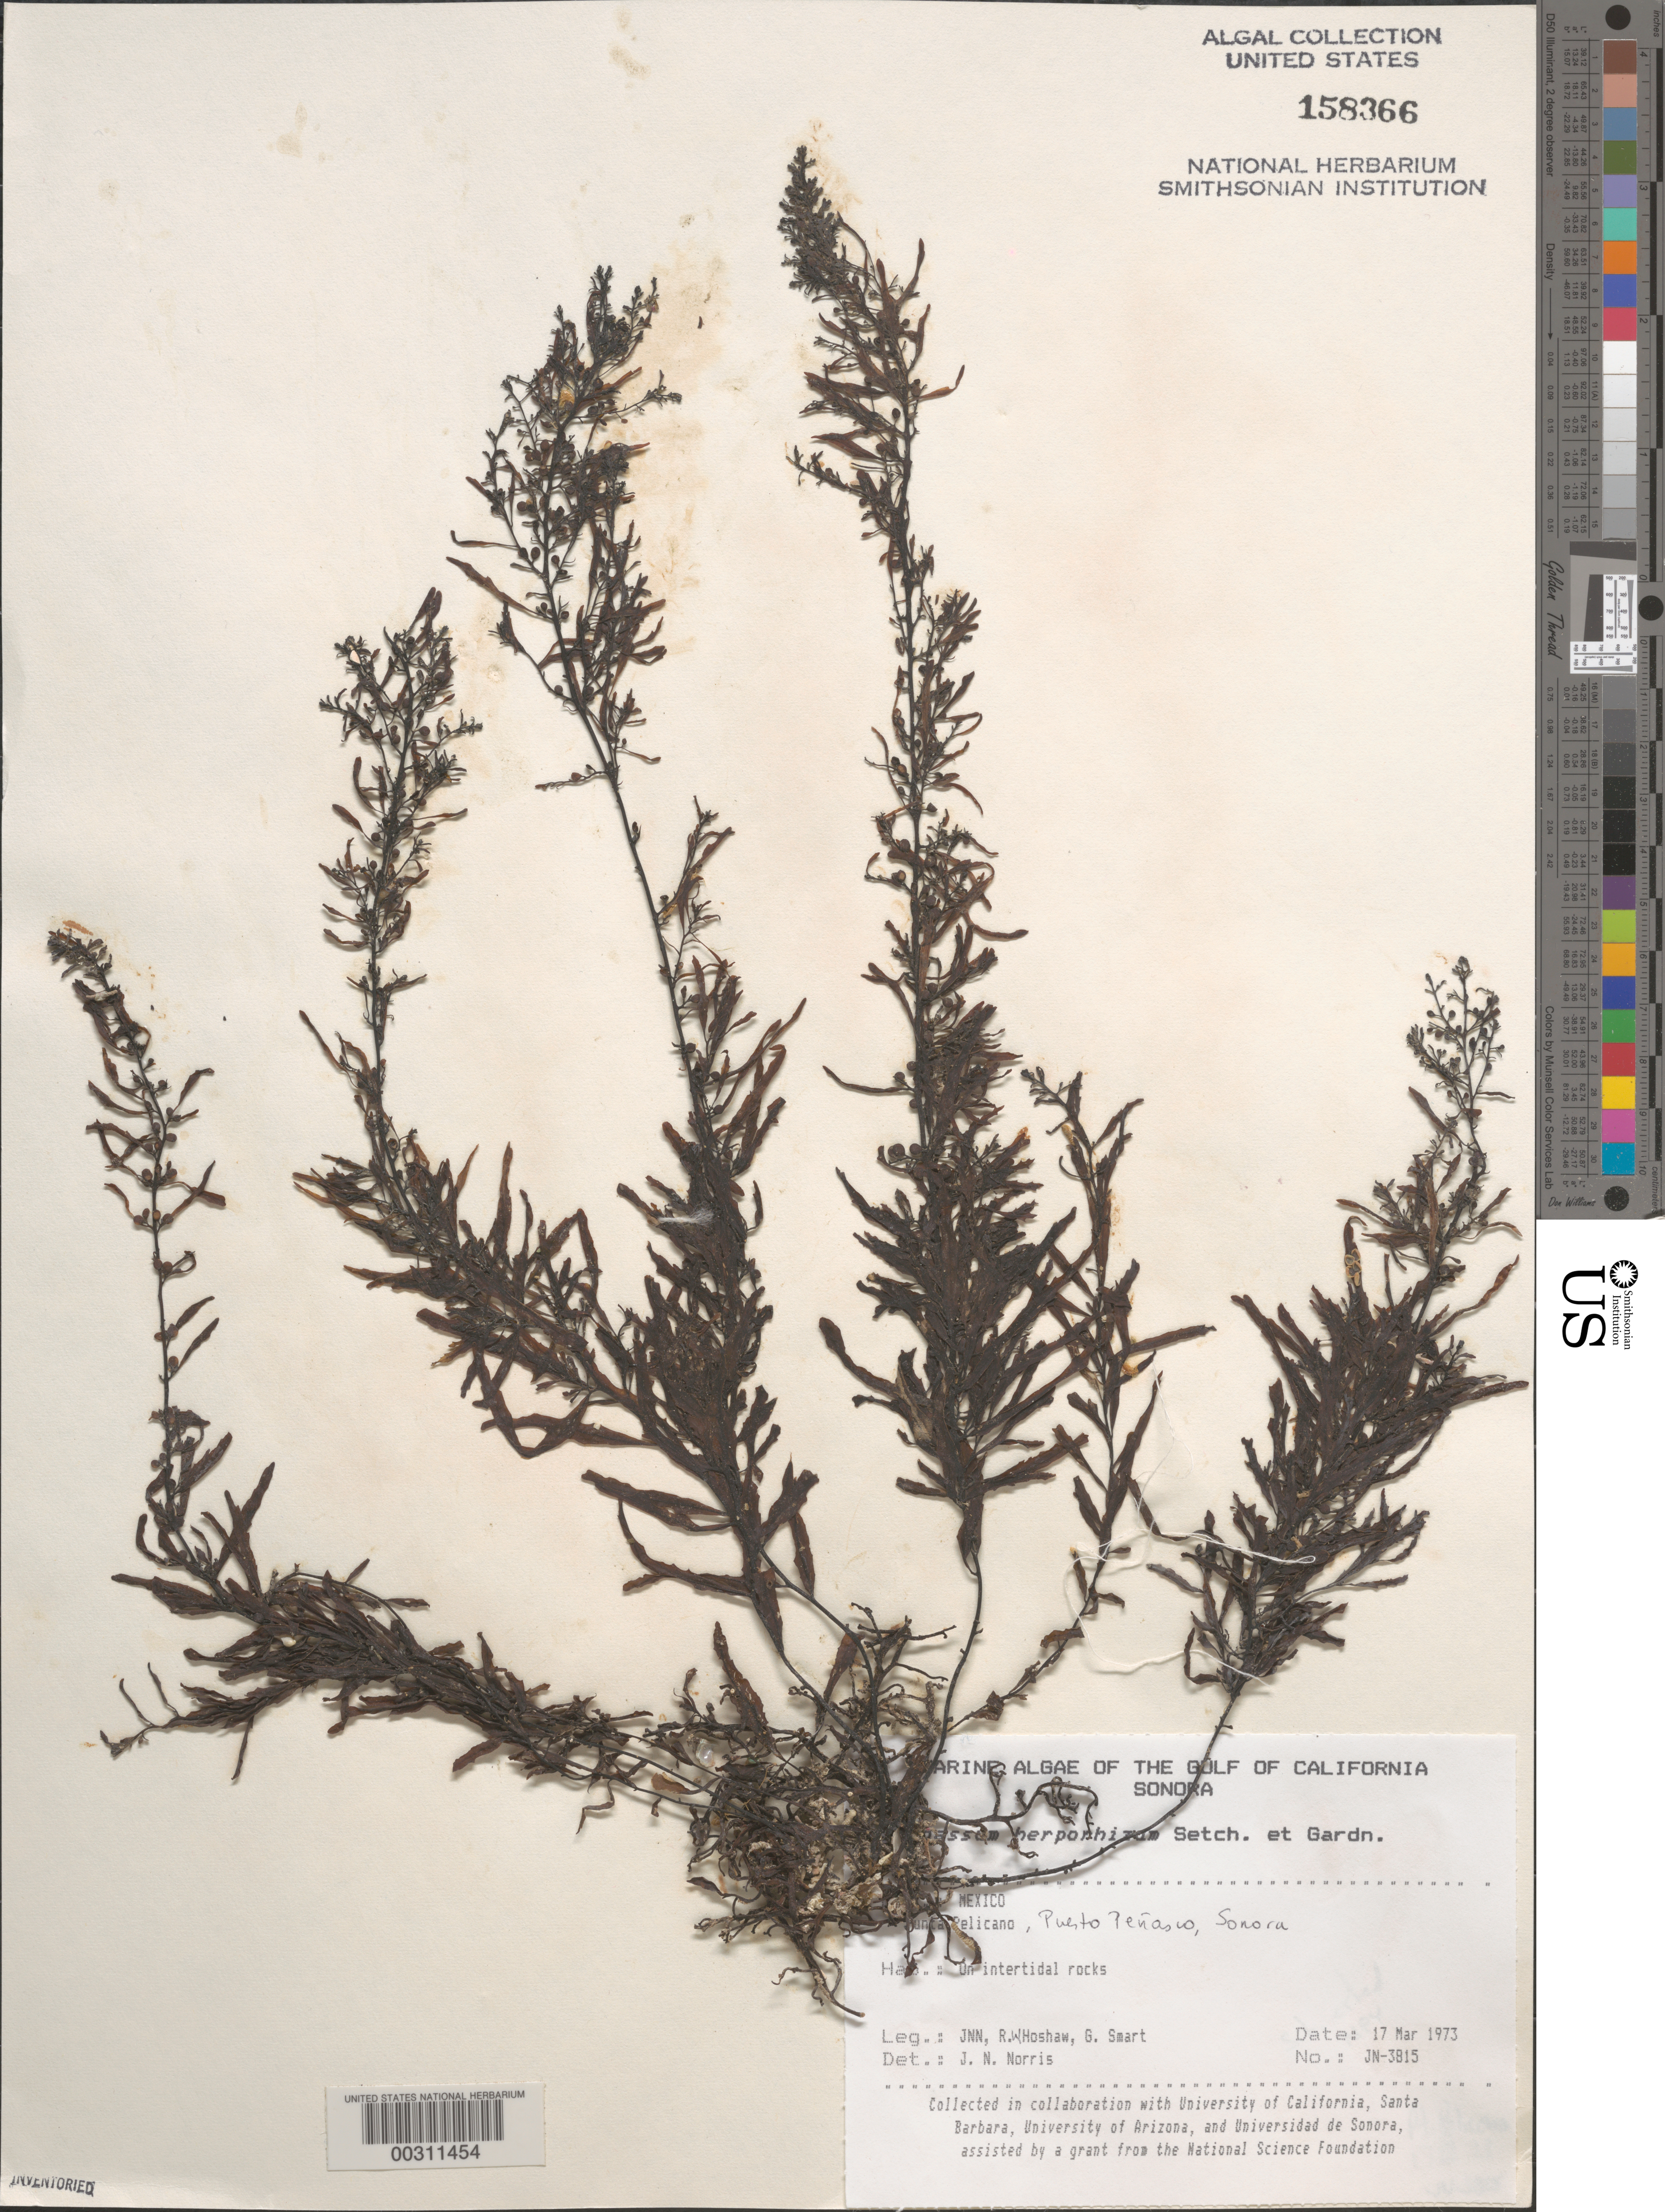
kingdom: Chromista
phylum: Ochrophyta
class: Phaeophyceae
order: Fucales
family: Sargassaceae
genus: Sargassum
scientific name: Sargassum herporhizum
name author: Setch. & N.L. Gardner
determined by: Norris, James N.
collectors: J. N. Norris, R. Hoshaw & G. Smart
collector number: JN-3815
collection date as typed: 17 Mar 1973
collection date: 1973-03-17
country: Mexico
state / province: Sonora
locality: Punta Pelicano, Puerto Penasco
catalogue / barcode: US 158366